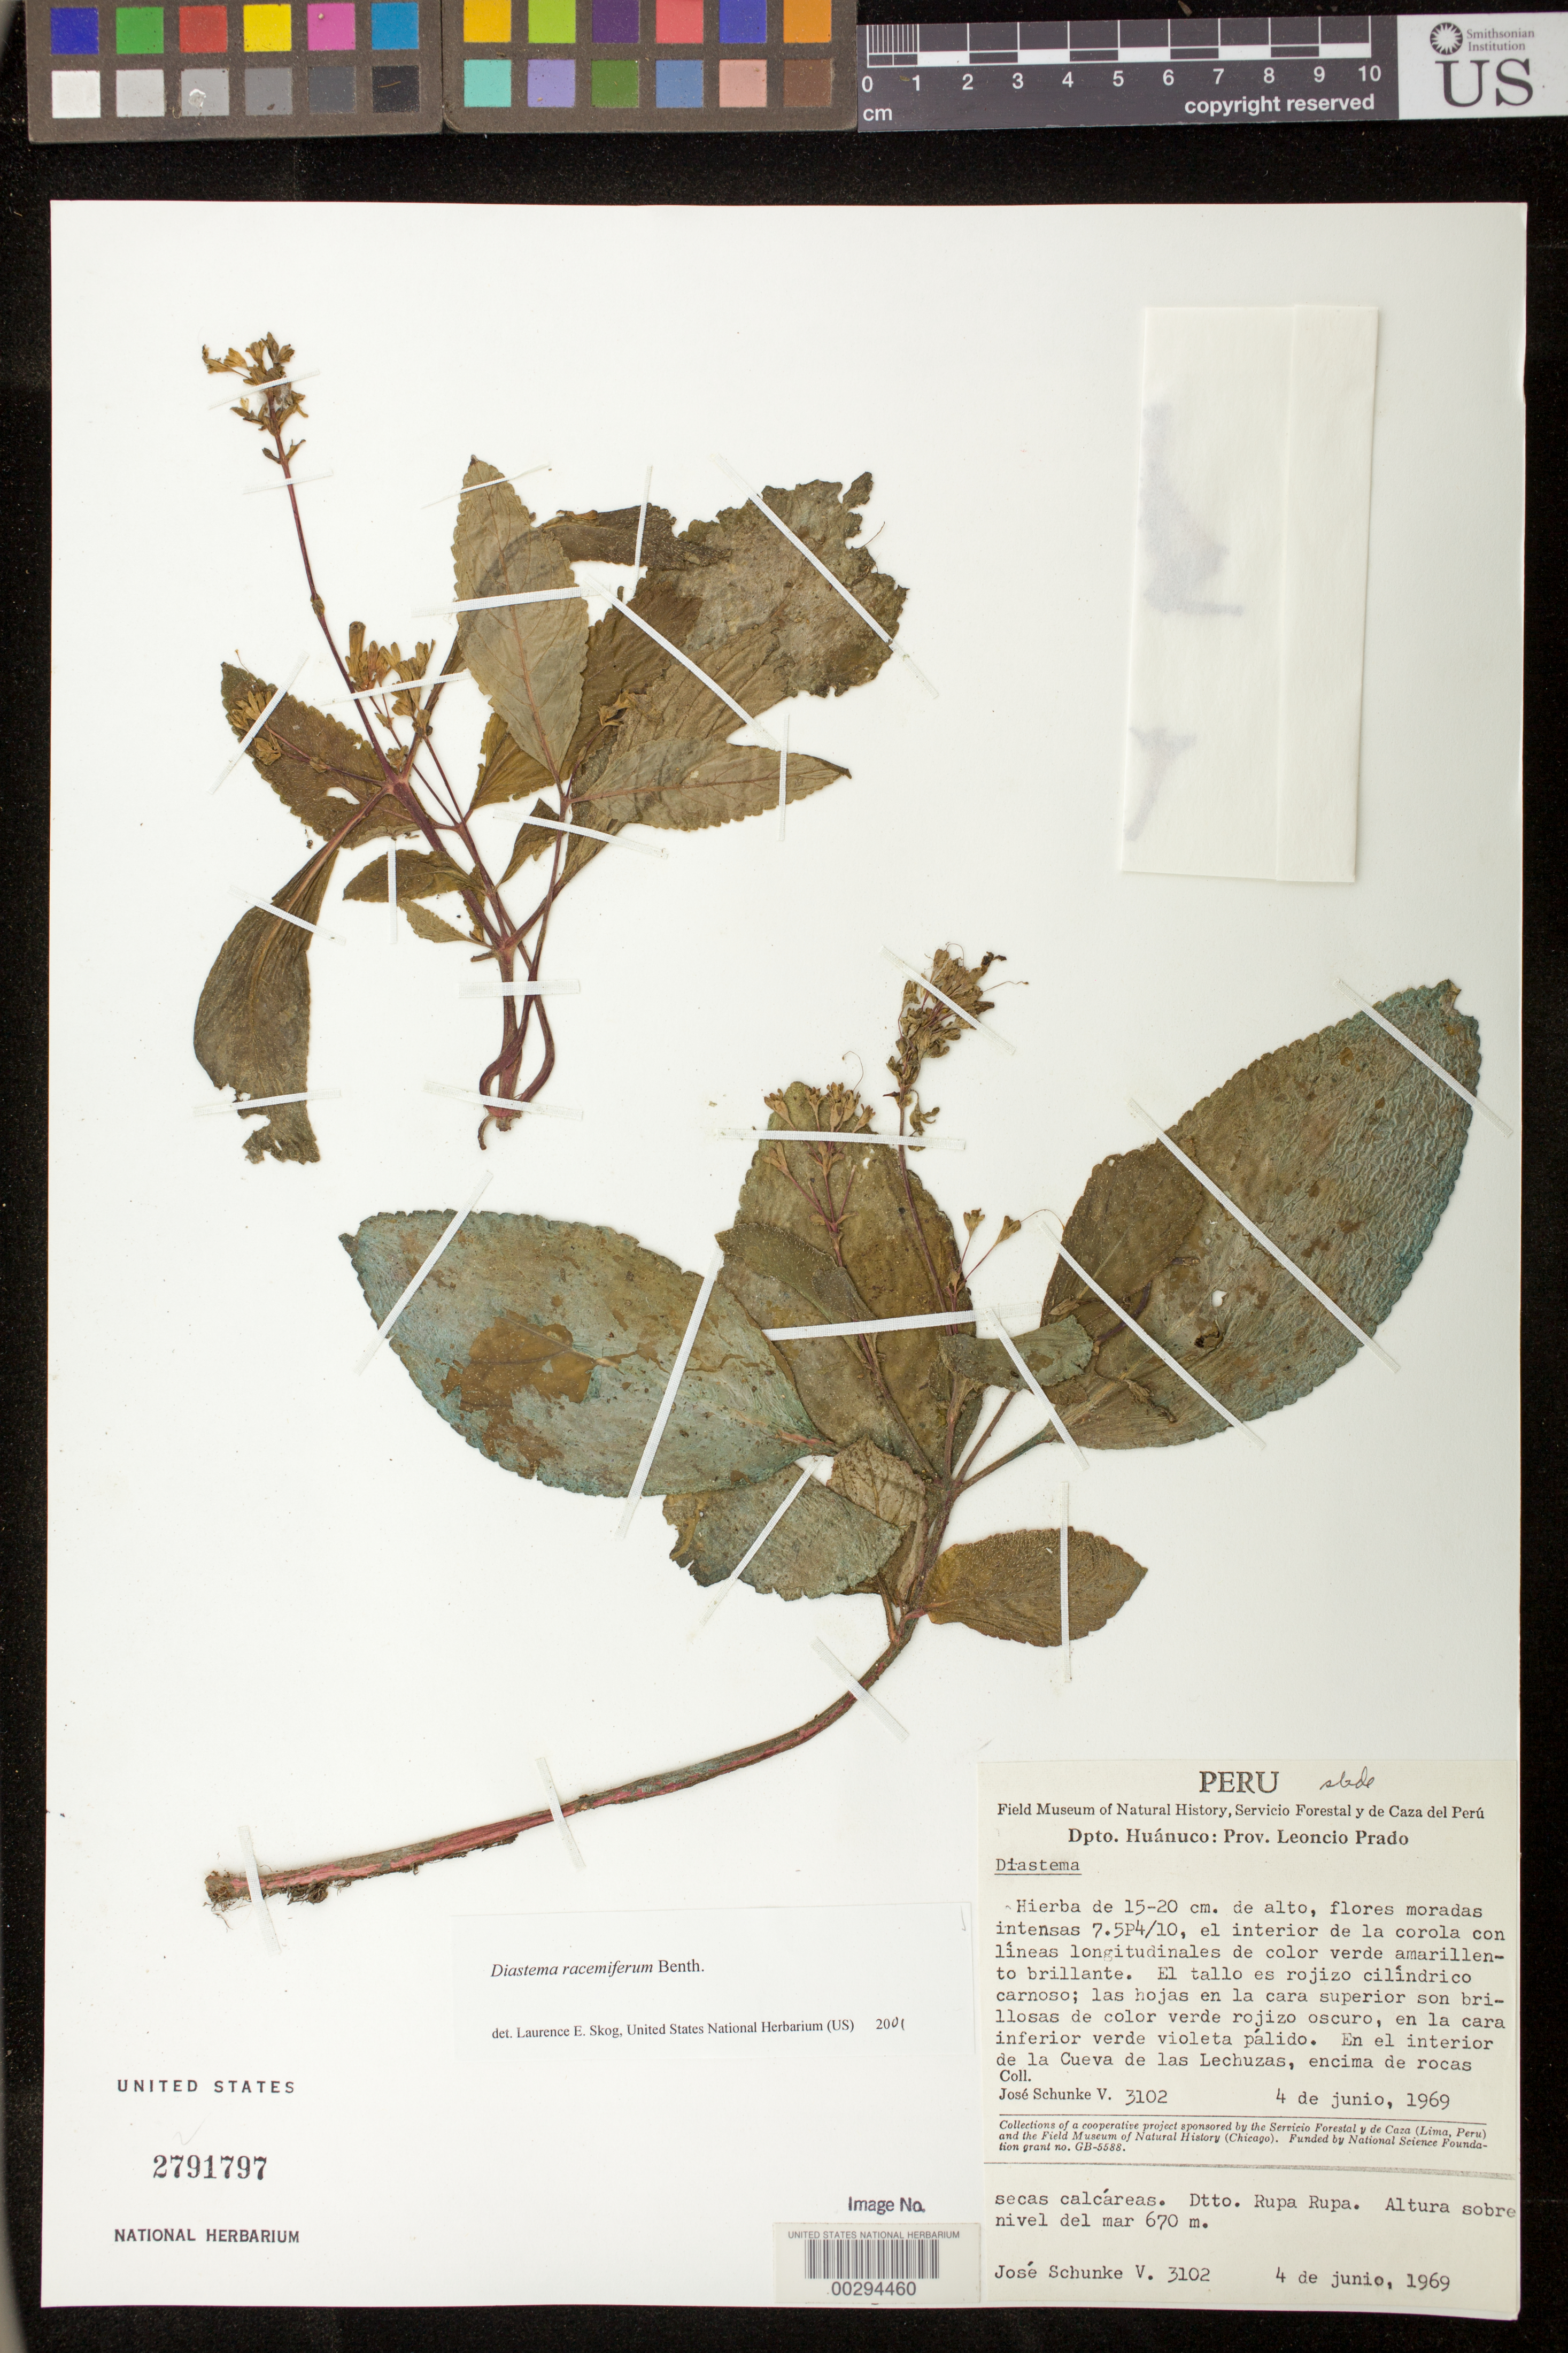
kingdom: Plantae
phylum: Tracheophyta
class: Magnoliopsida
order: Lamiales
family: Gesneriaceae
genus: Diastema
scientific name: Diastema racemiferum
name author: Benth.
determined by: Skog, Laurence E.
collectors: J. Schunke Vigo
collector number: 3102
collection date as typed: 04 Jun 1969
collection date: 1969-06-04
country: Peru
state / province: Huánuco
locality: Prov. Leoncio Prado, Dtto. Rupa Rupa; en el interior de la Cueva de las Lechuzas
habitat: Encima de rocas secas calcáreas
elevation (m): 670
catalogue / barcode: US 2791797